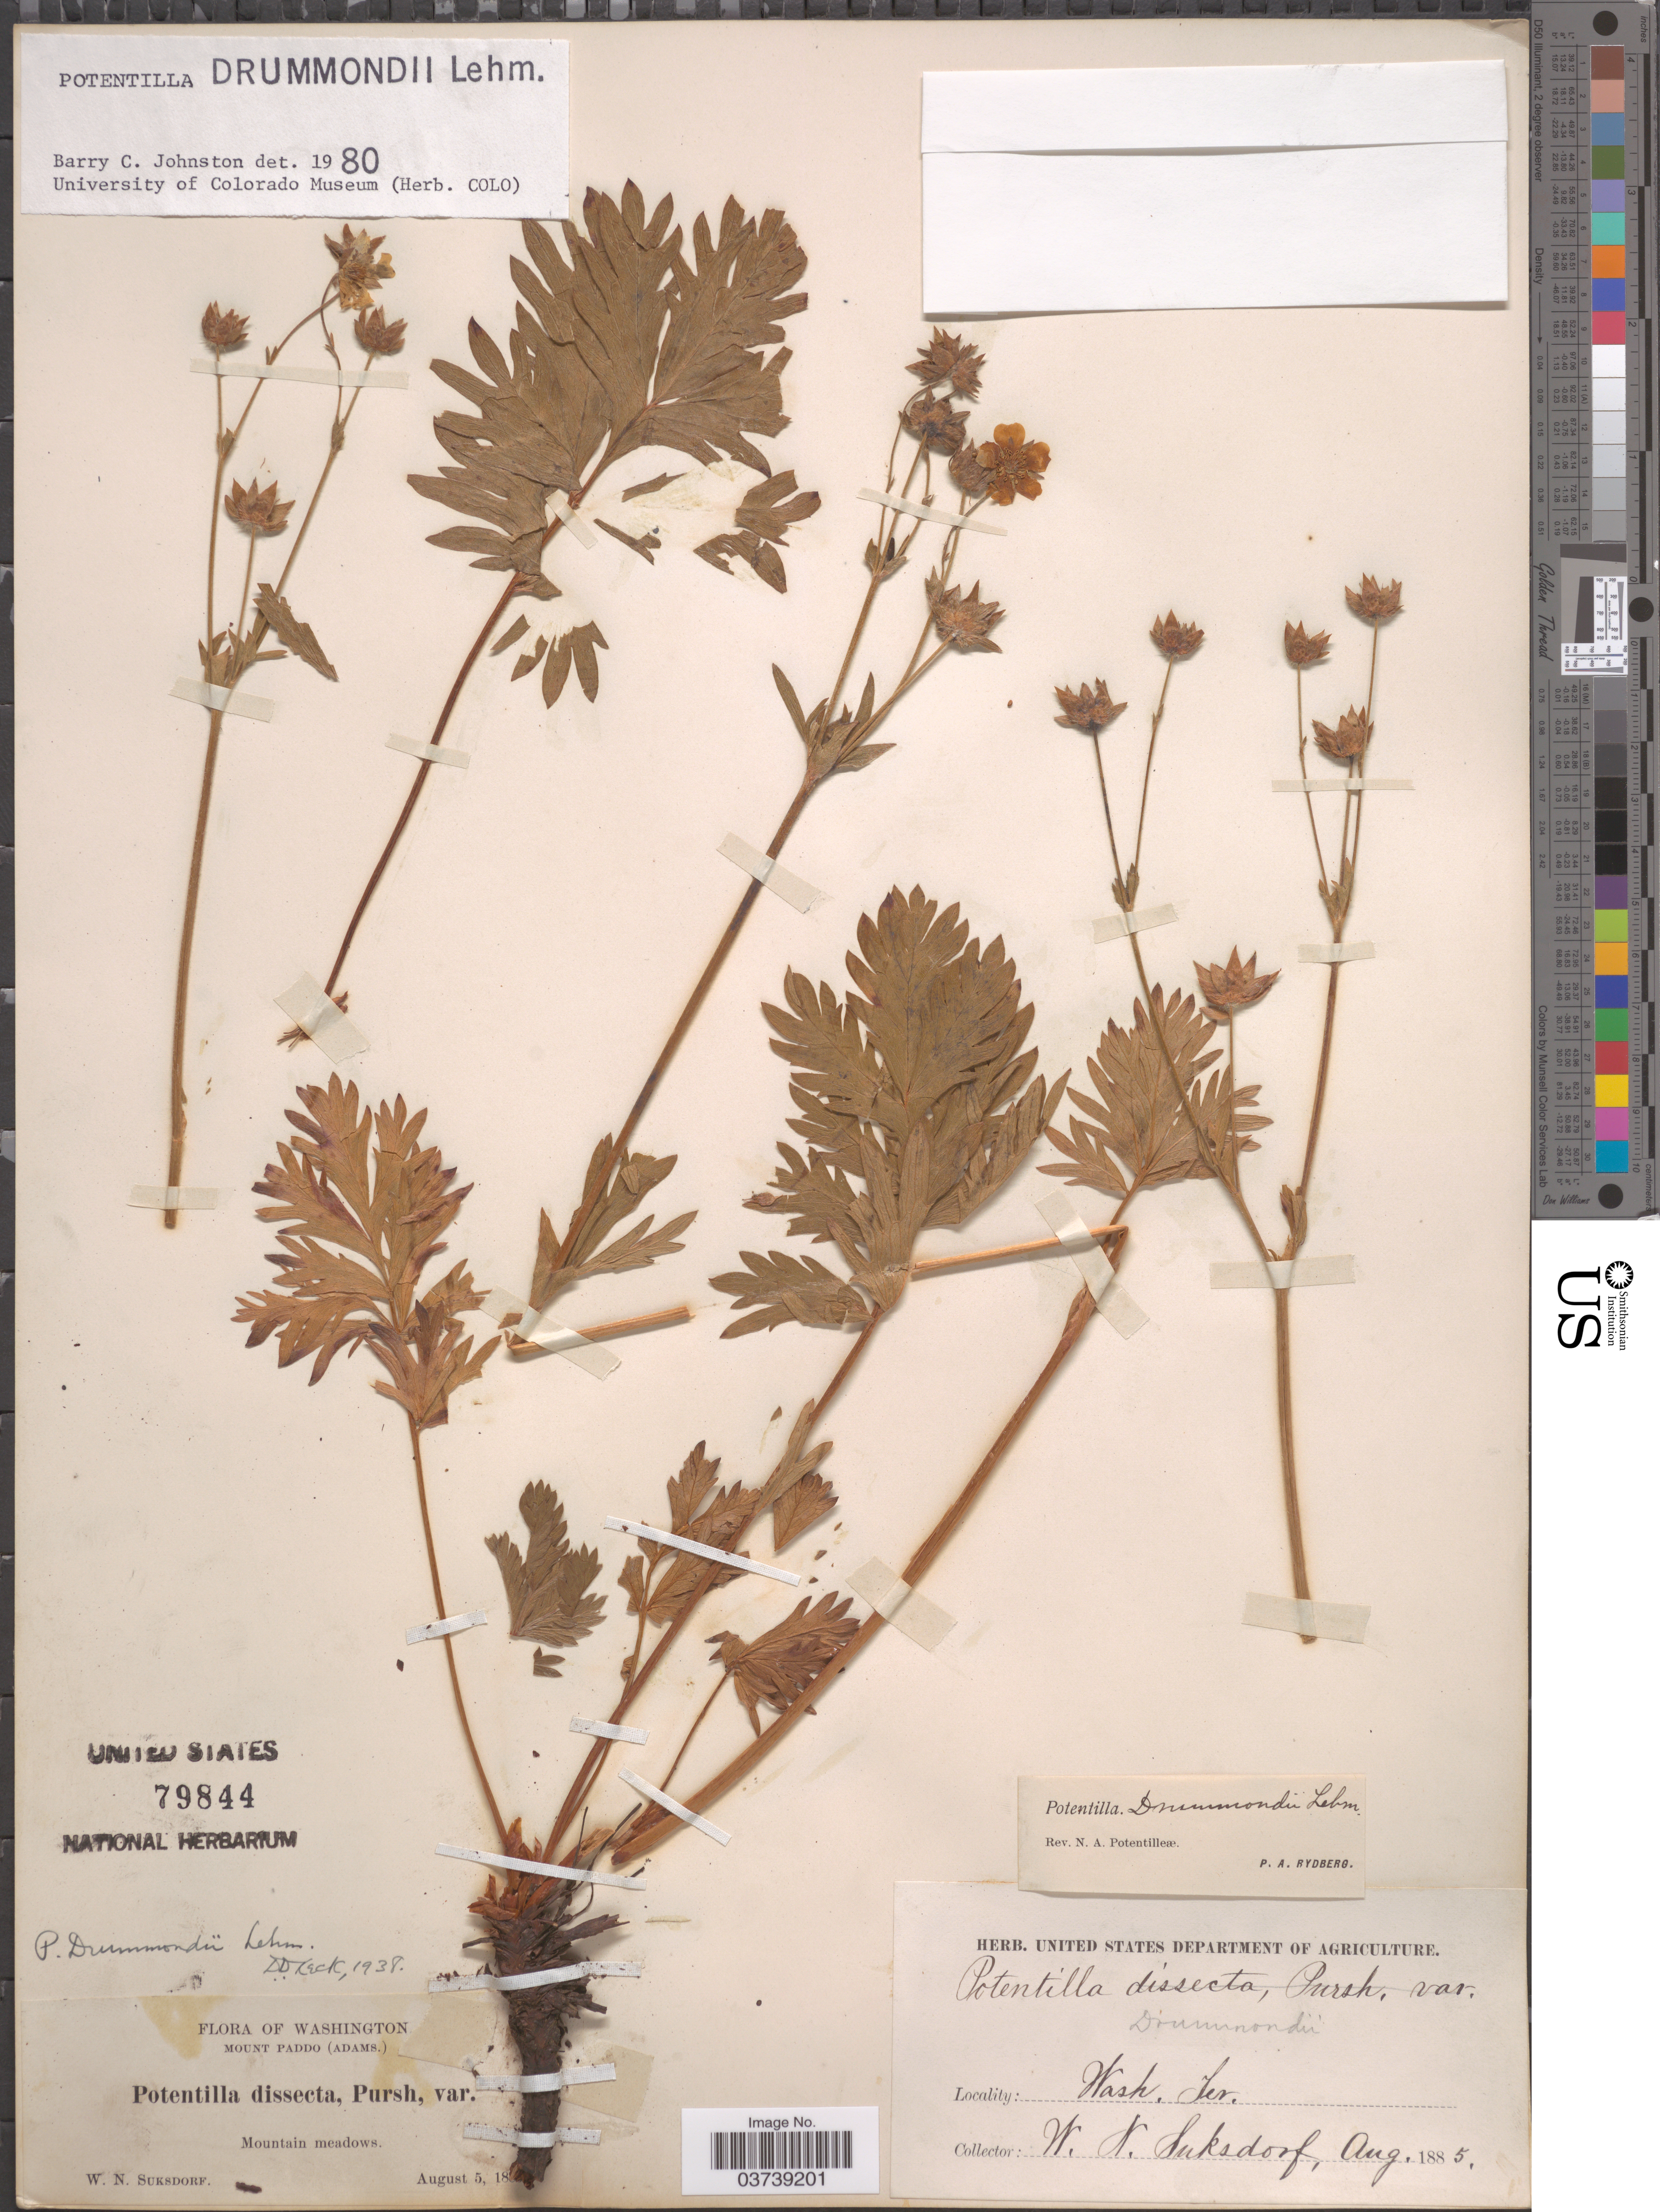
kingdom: Plantae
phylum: Tracheophyta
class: Magnoliopsida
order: Rosales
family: Rosaceae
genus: Potentilla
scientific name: Potentilla drummondii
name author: Lehm.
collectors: W. N. Suksdorf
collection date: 1885-08-05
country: United States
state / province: Washington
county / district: Skamania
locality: Mount Paddo (Adams.). Mountain meadows. Wash. Ter.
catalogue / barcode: US 79844